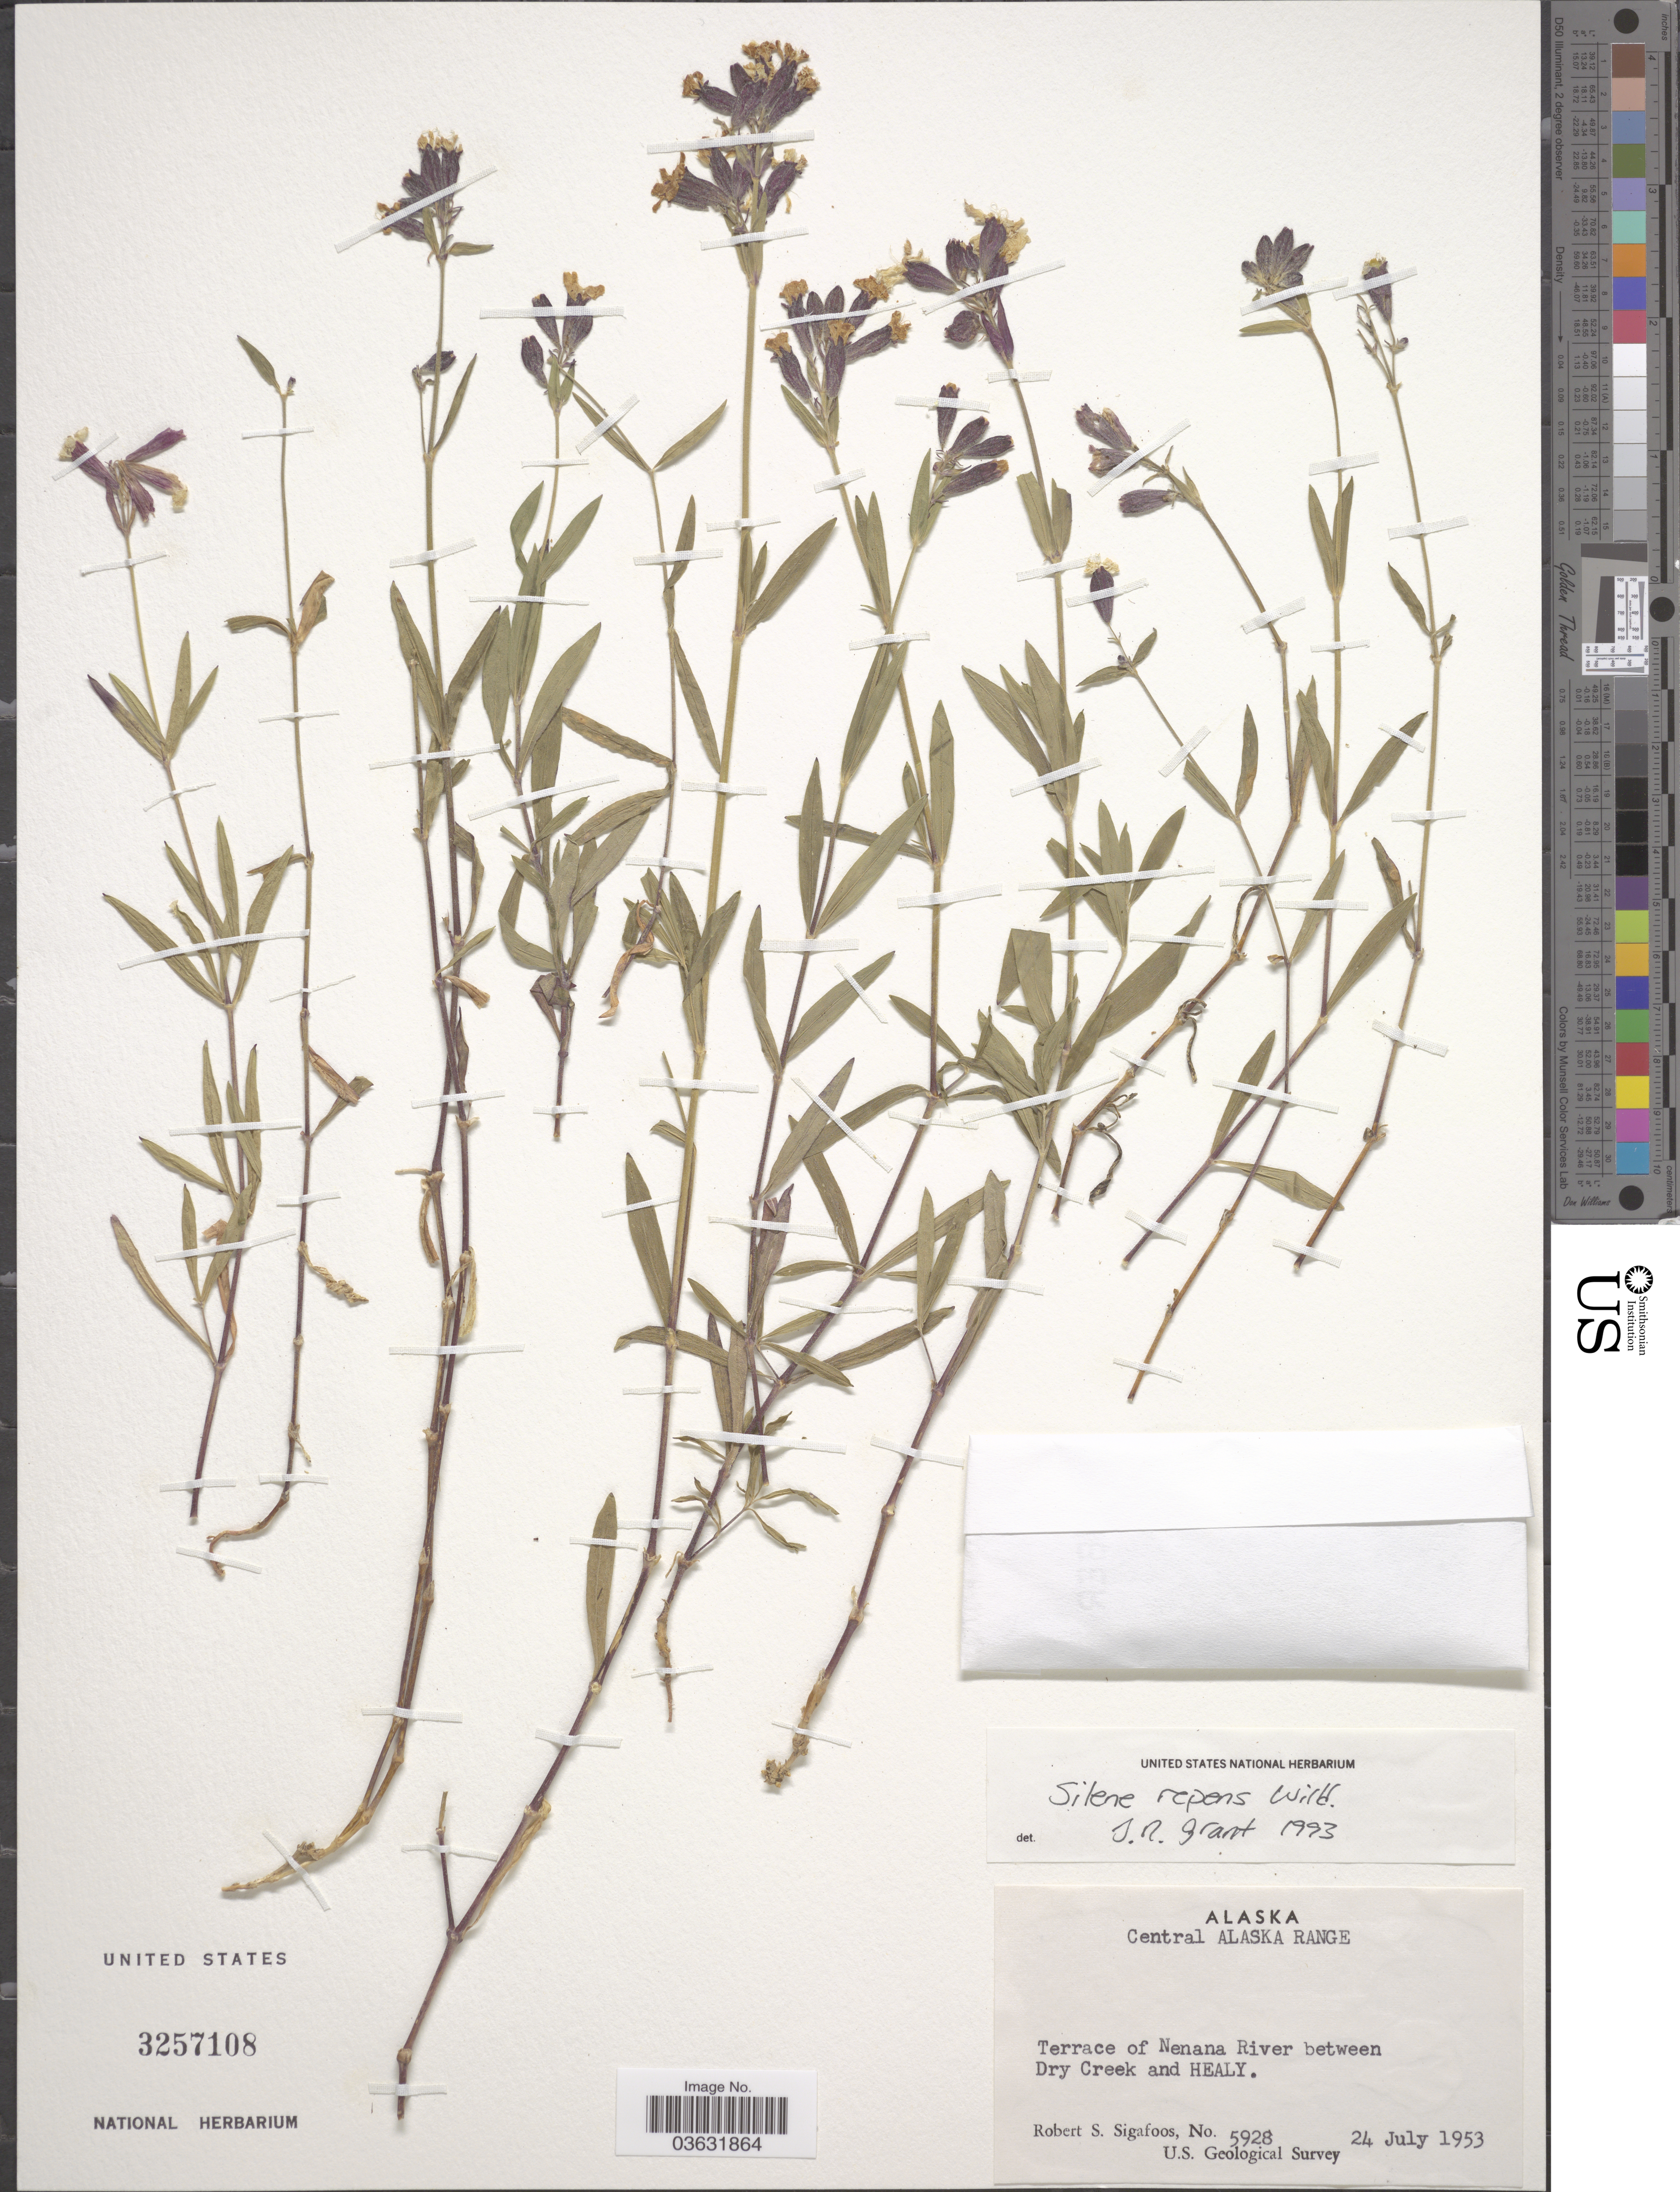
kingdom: Plantae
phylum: Tracheophyta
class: Magnoliopsida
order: Caryophyllales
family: Caryophyllaceae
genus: Silene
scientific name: Silene repens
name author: Patrin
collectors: R. Sigafoos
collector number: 5928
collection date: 1953-07-24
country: United States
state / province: Alaska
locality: Central Alaska Range. Terrace of Nenana River between Dry Creek and Healy.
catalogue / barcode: US 3257108